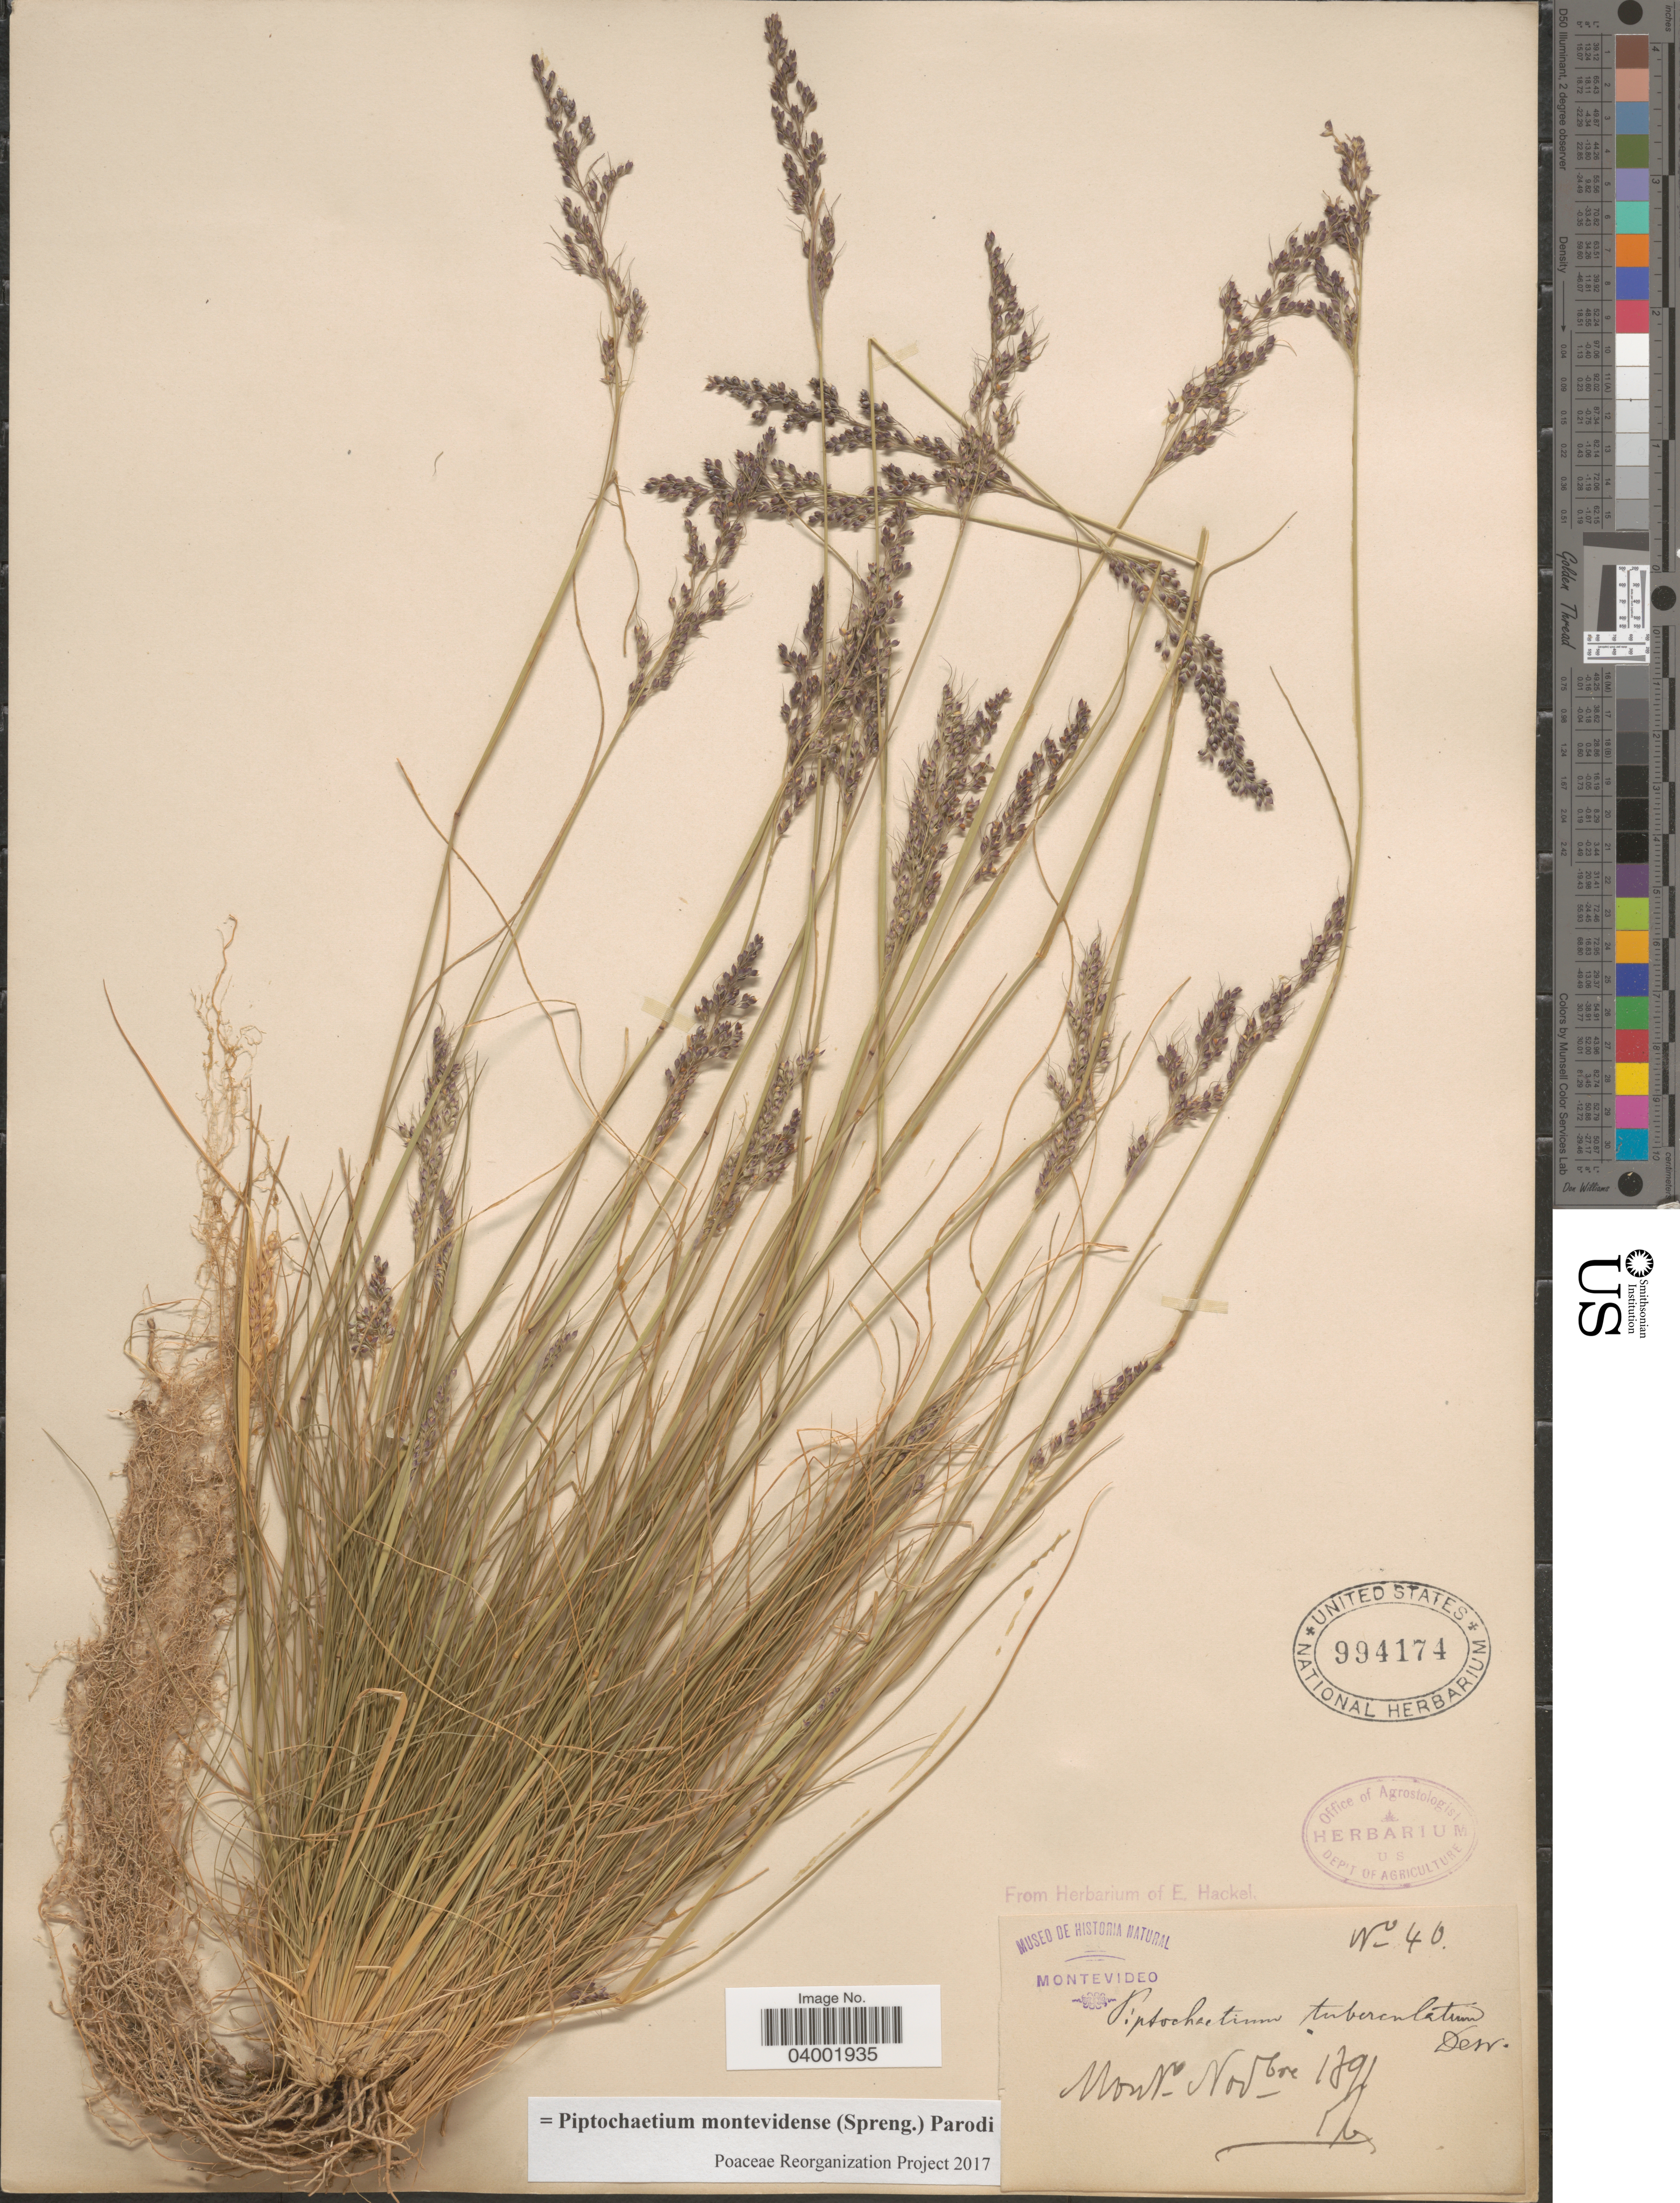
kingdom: Plantae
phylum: Tracheophyta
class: Liliopsida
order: Poales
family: Poaceae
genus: Piptochaetium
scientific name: Piptochaetium montevidense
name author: (Spreng.) Parodi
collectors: ex herb. E. Hackel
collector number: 40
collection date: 1891-11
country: Uruguay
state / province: Montevideo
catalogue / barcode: US 994174